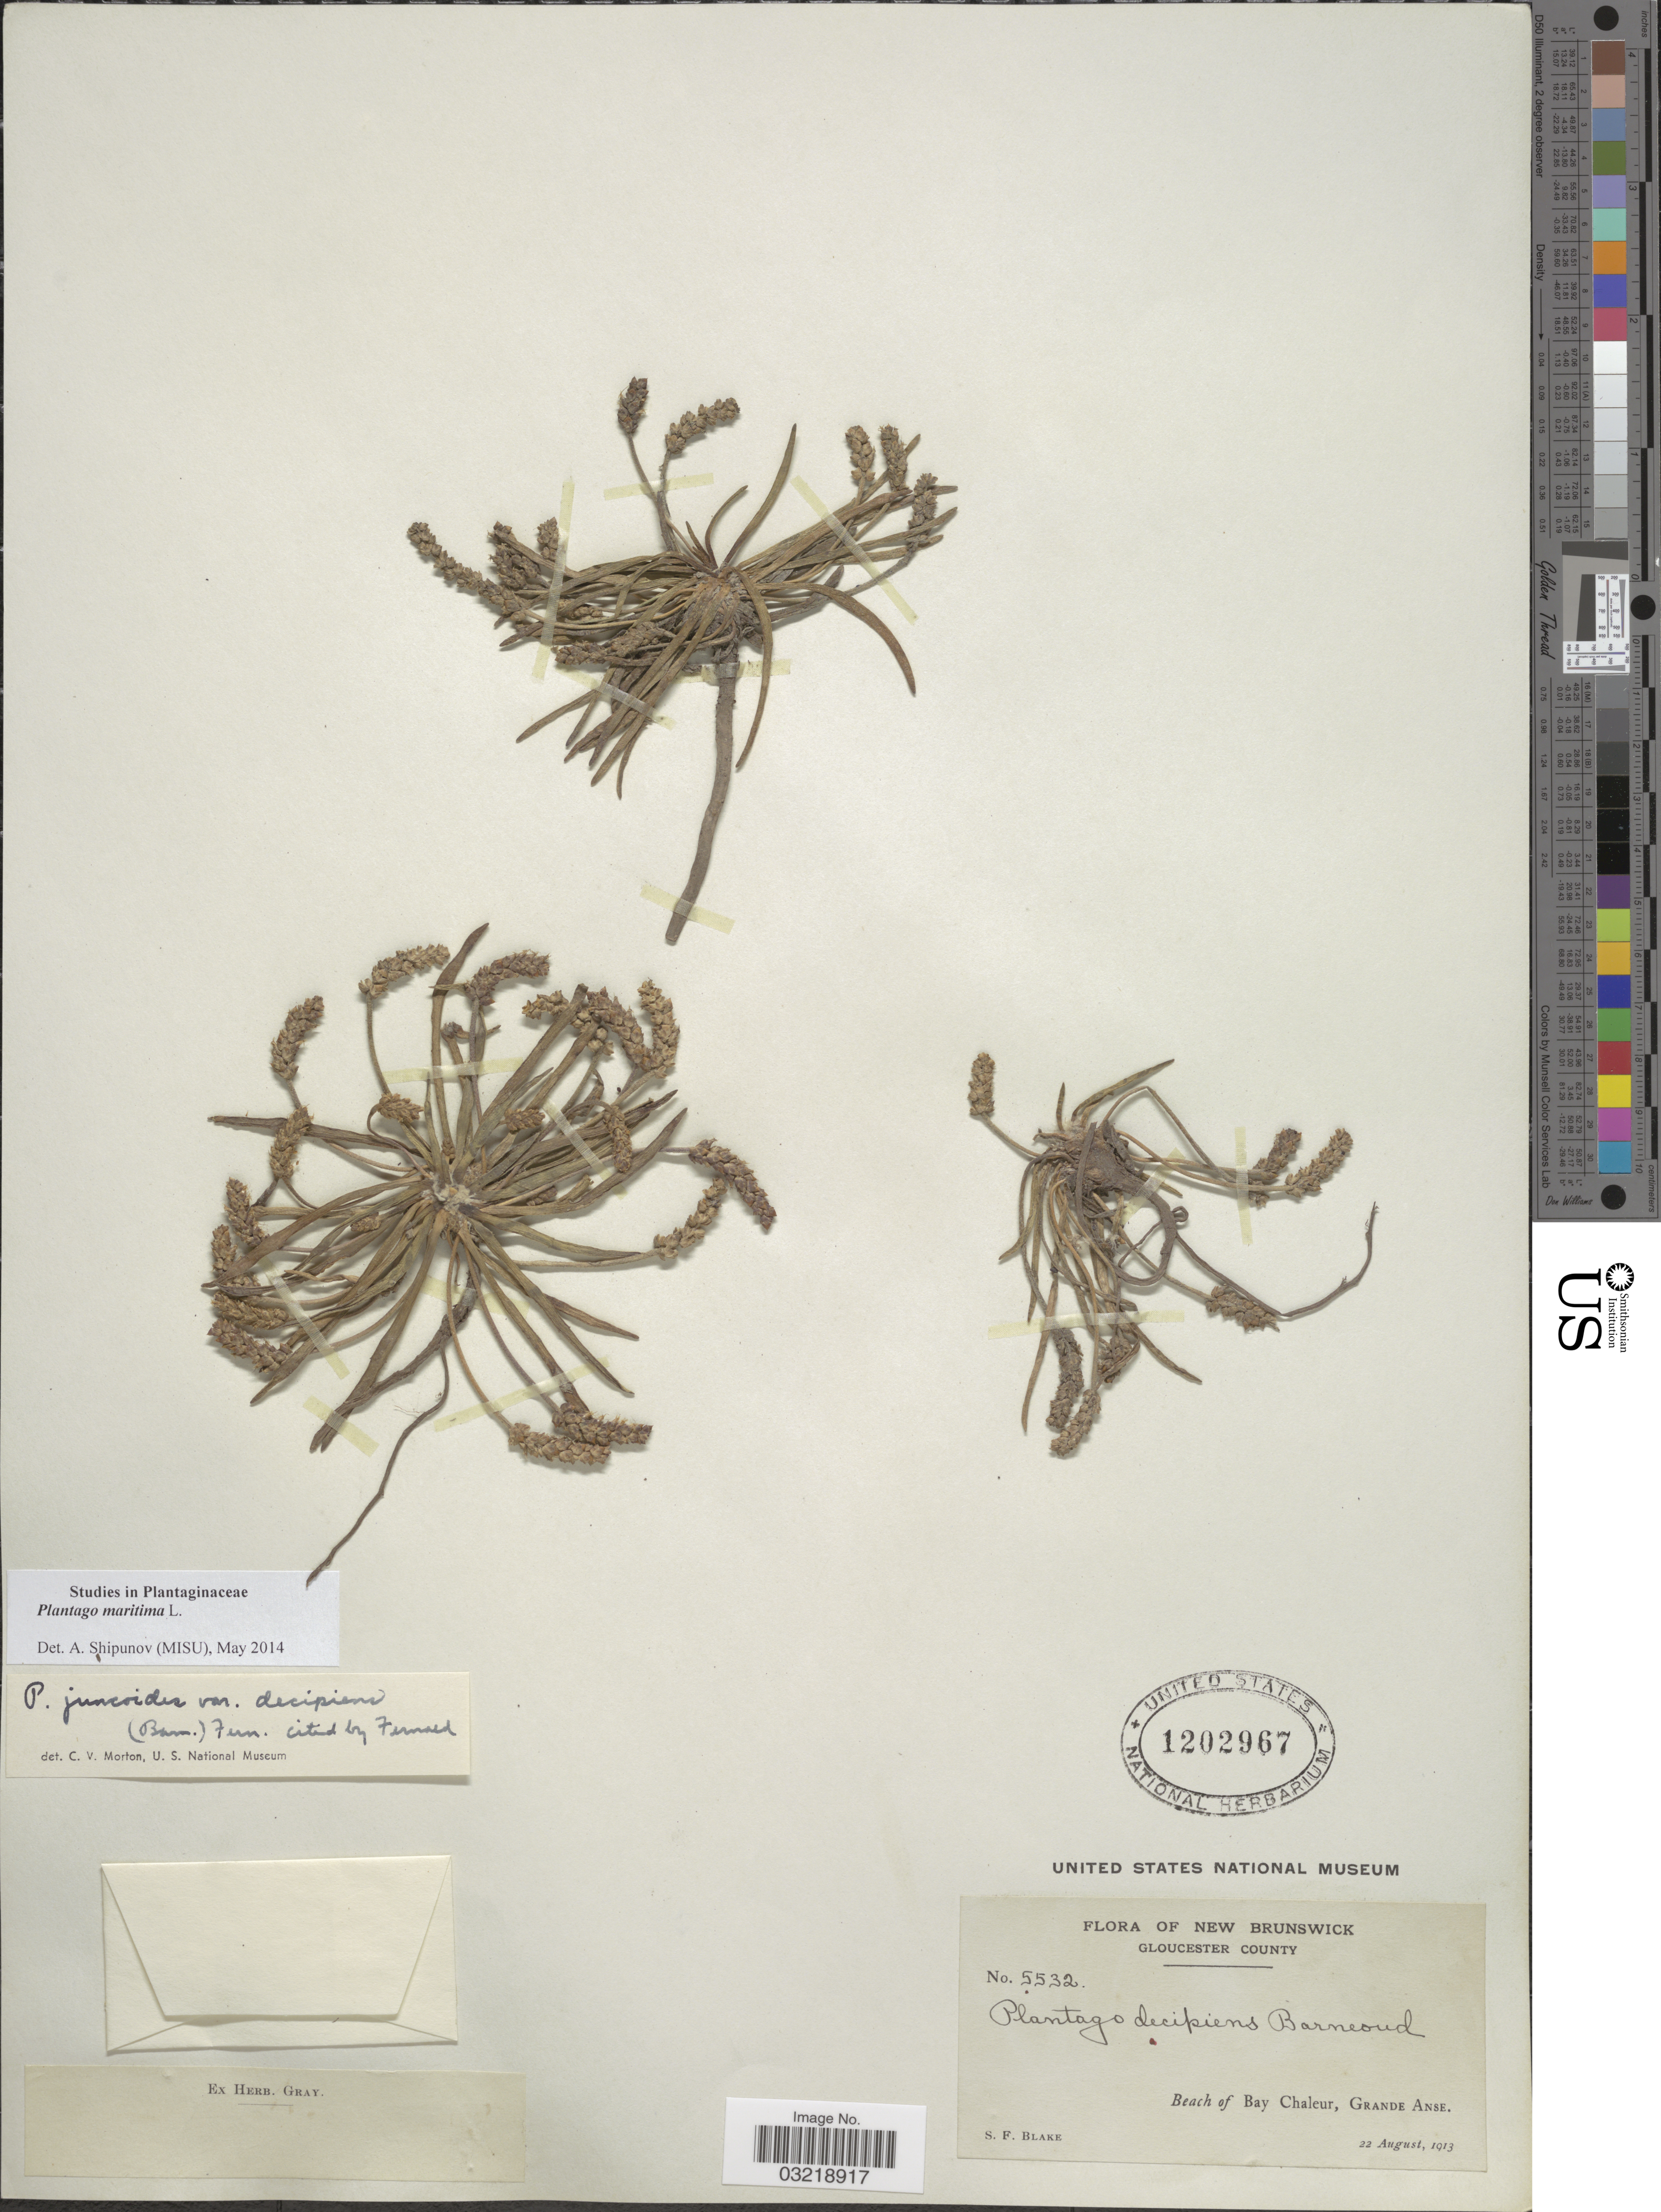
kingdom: Plantae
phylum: Tracheophyta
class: Magnoliopsida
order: Lamiales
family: Plantaginaceae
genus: Plantago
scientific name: Plantago maritima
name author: L.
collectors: S. Blake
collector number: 5532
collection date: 1913-08-22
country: Canada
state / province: New Brunswick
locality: Gloucester County. Beach of Bay Chaleur, Grande Anse.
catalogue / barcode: US 1202967